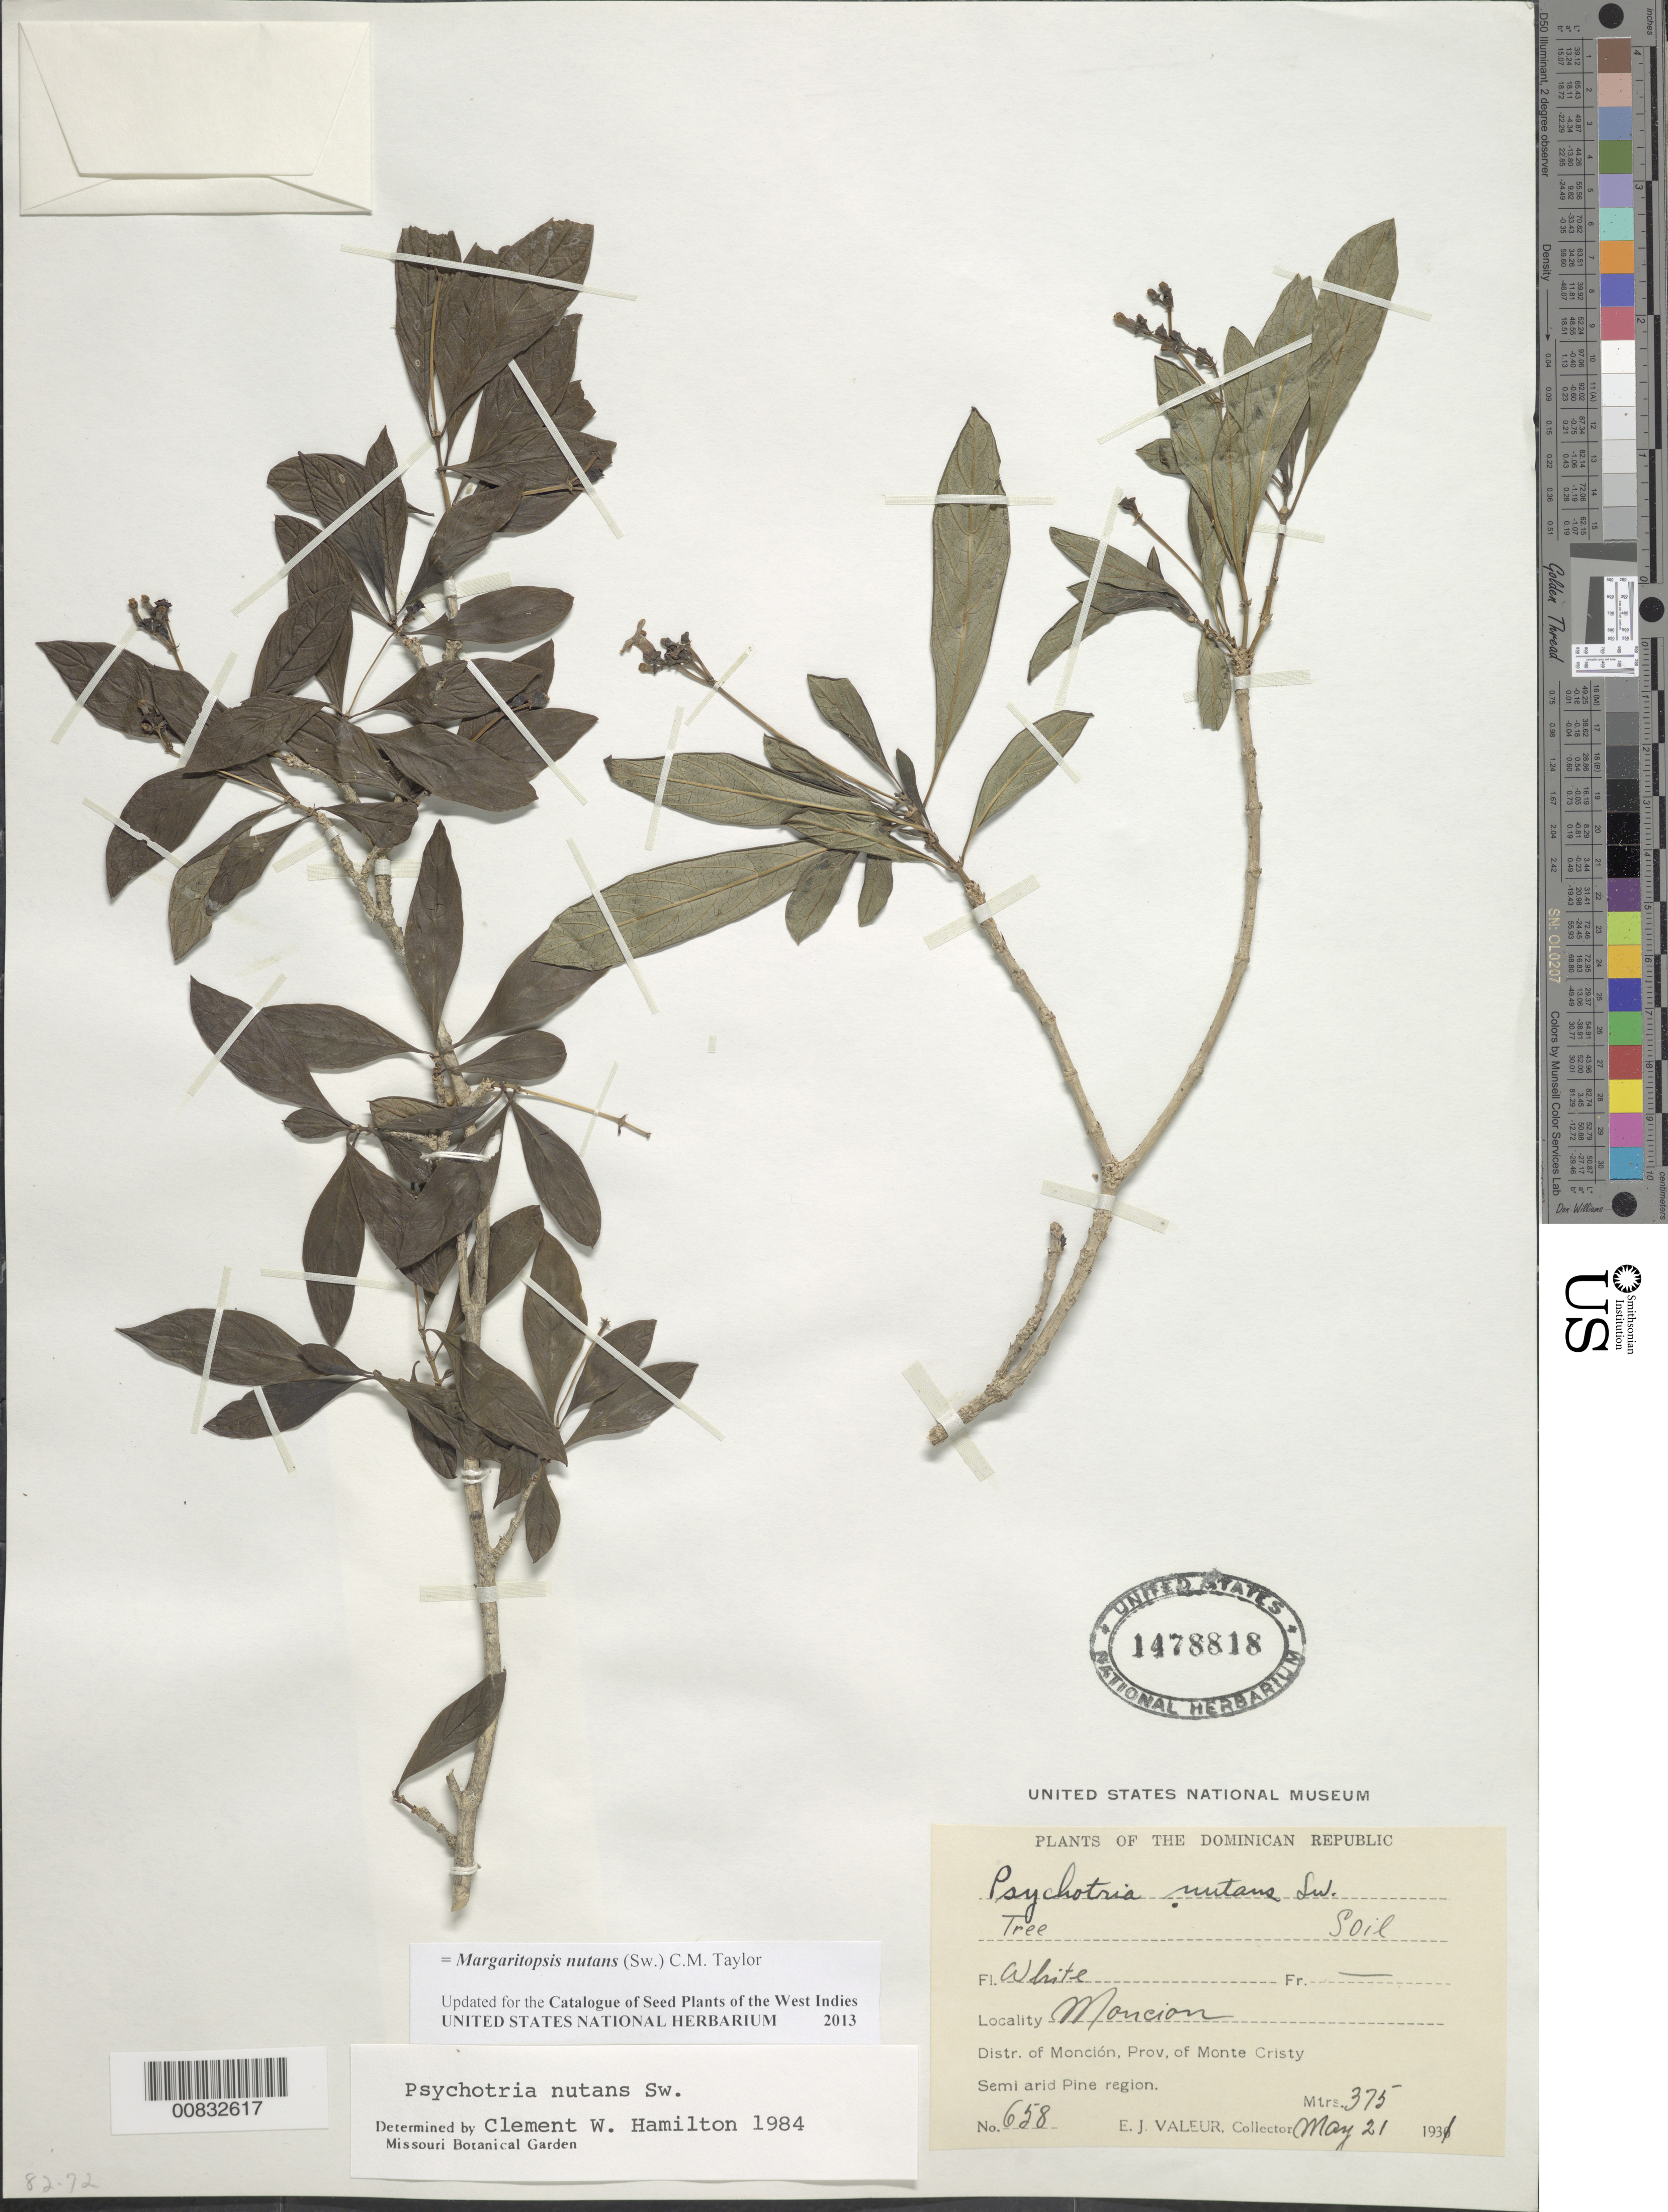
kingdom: Plantae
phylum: Tracheophyta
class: Magnoliopsida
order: Gentianales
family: Rubiaceae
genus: Margaritopsis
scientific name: Margaritopsis nutans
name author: (Sw.) C.M. Taylor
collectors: E. Valeur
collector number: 658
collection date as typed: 21 May 1931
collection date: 1931-05-21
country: Dominican Republic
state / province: Monte Cristi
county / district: Monción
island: Hispaniola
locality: Moncion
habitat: Soil, semi arid pine region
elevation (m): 375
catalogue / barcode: US 1478818